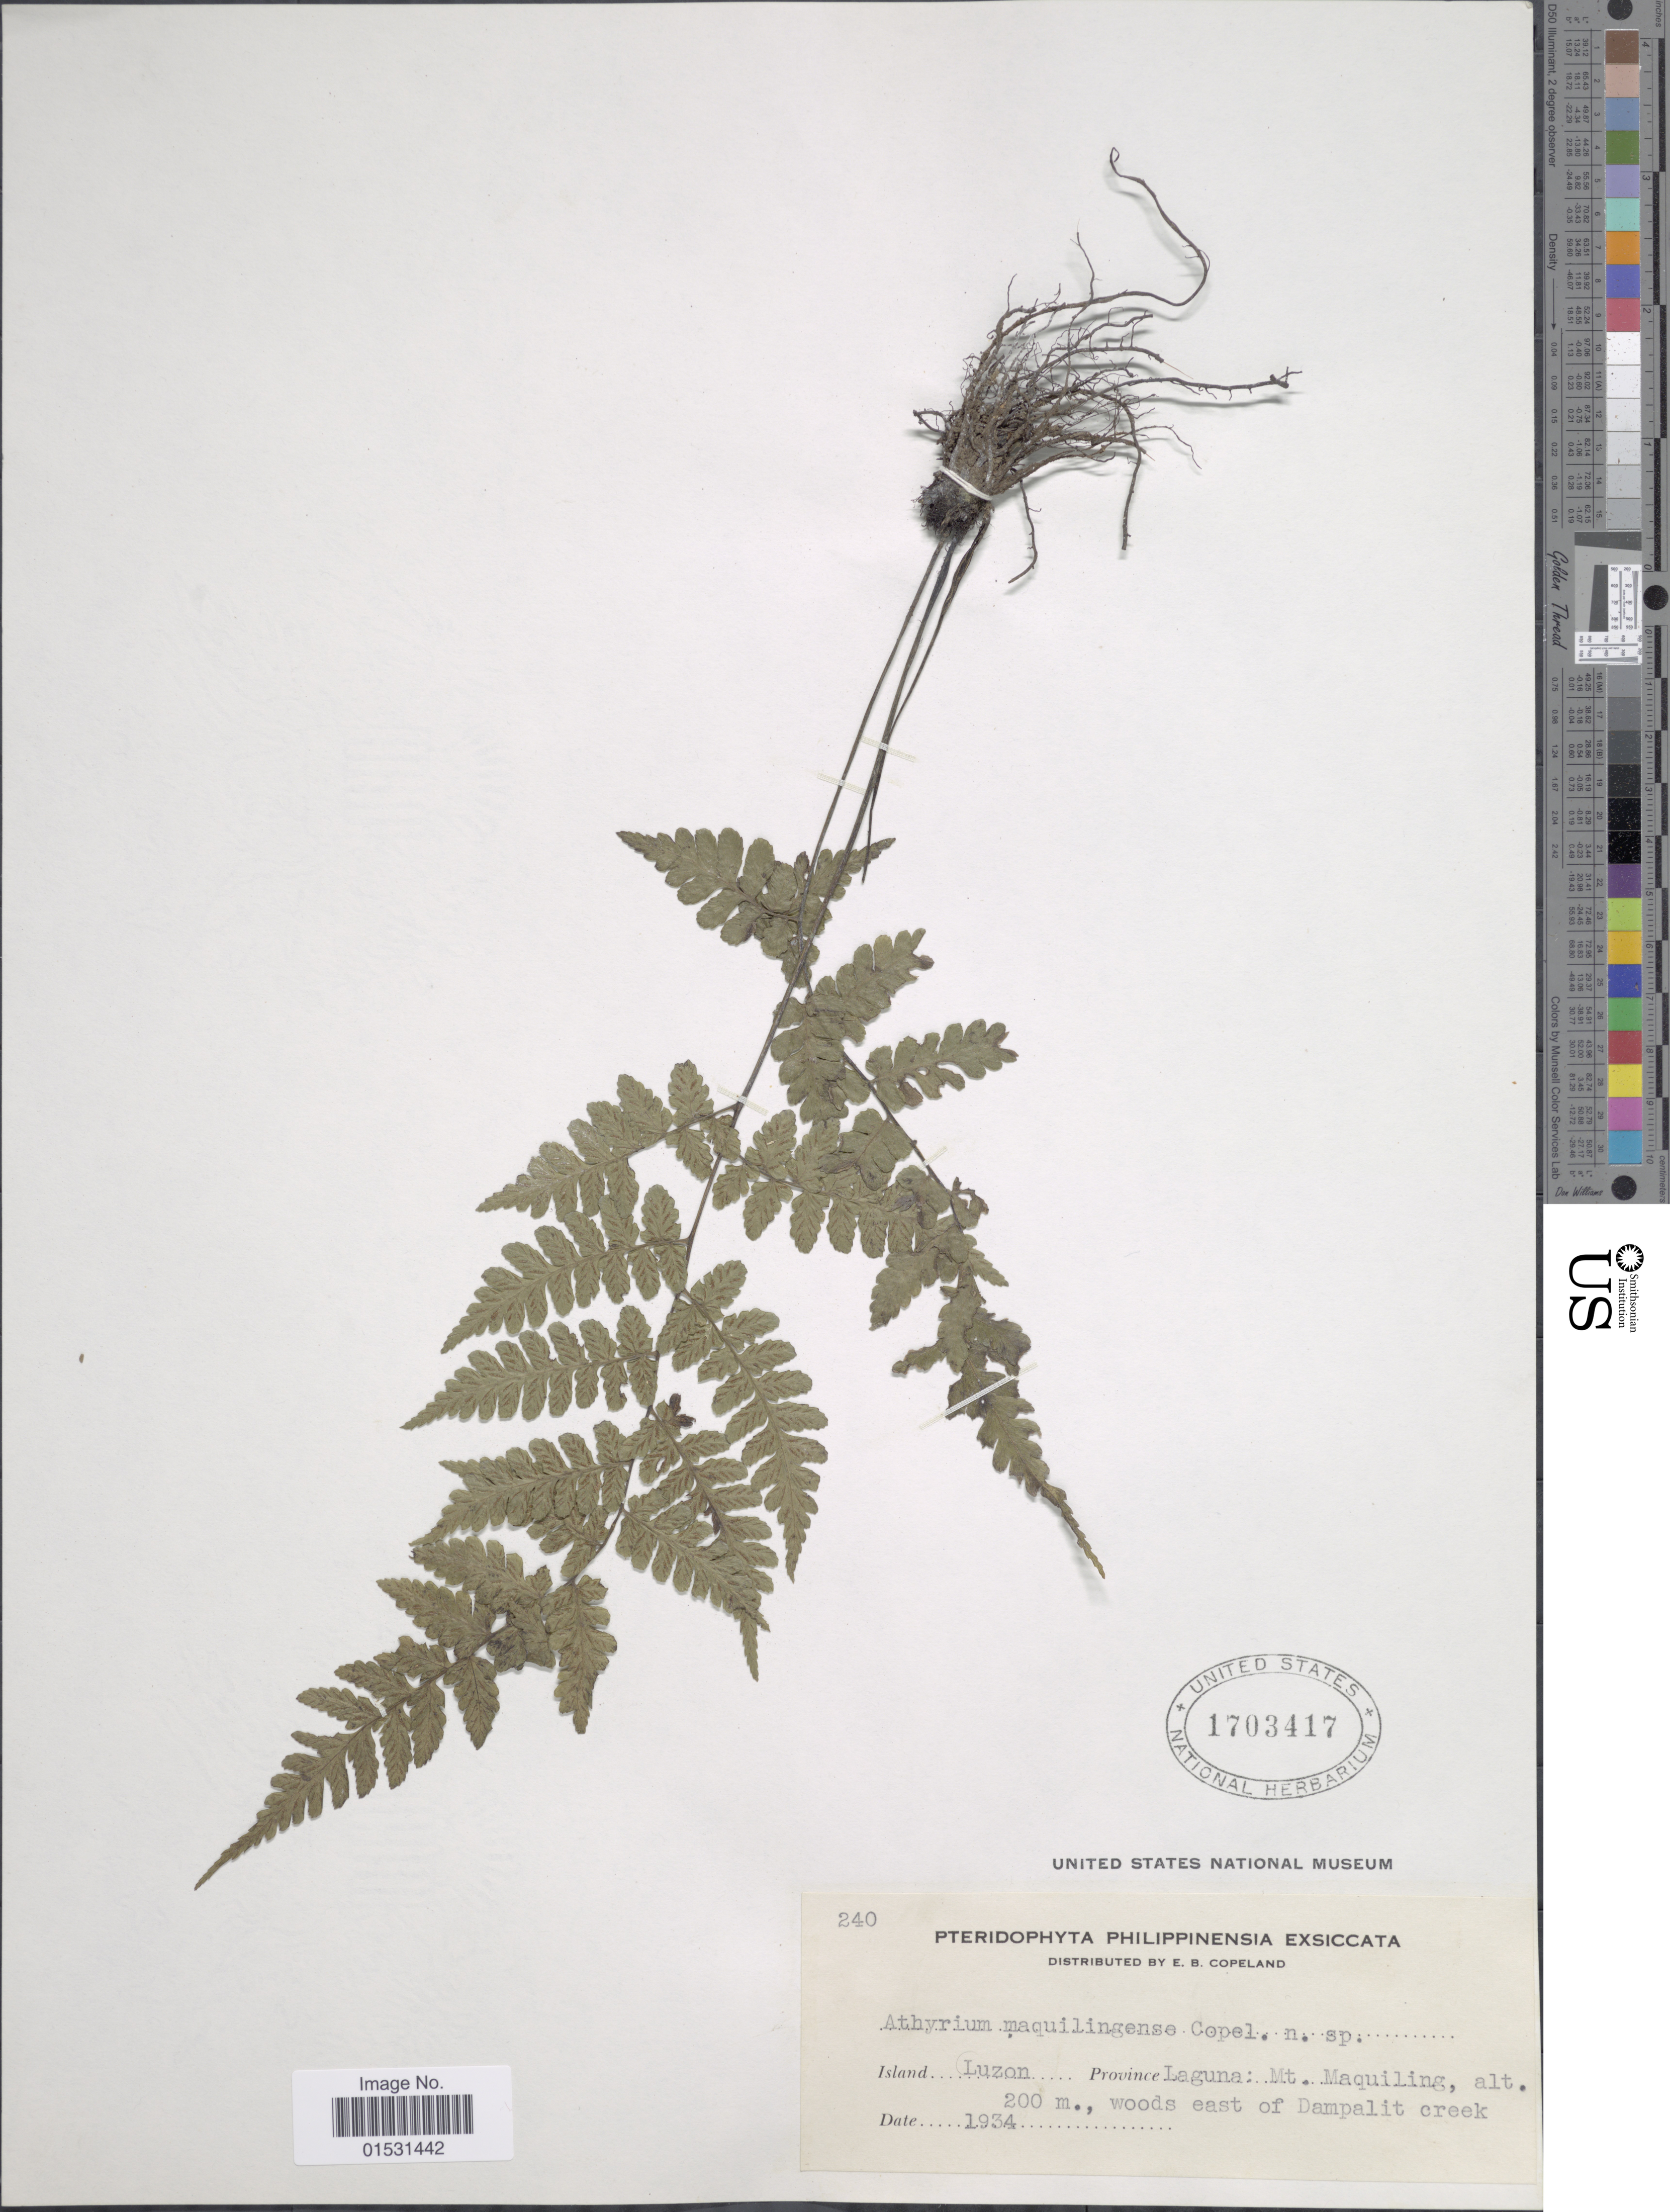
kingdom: Plantae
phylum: Tracheophyta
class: Polypodiopsida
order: Polypodiales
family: Athyriaceae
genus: Athyrium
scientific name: Athyrium maquilingense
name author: Copel.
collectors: E. B. Copeland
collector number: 240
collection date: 1934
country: Philippines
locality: Island Luzon. Province Laguna: Mt. Maquiling. Woods easr of Dampalit creek.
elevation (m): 200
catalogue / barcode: US 1703417